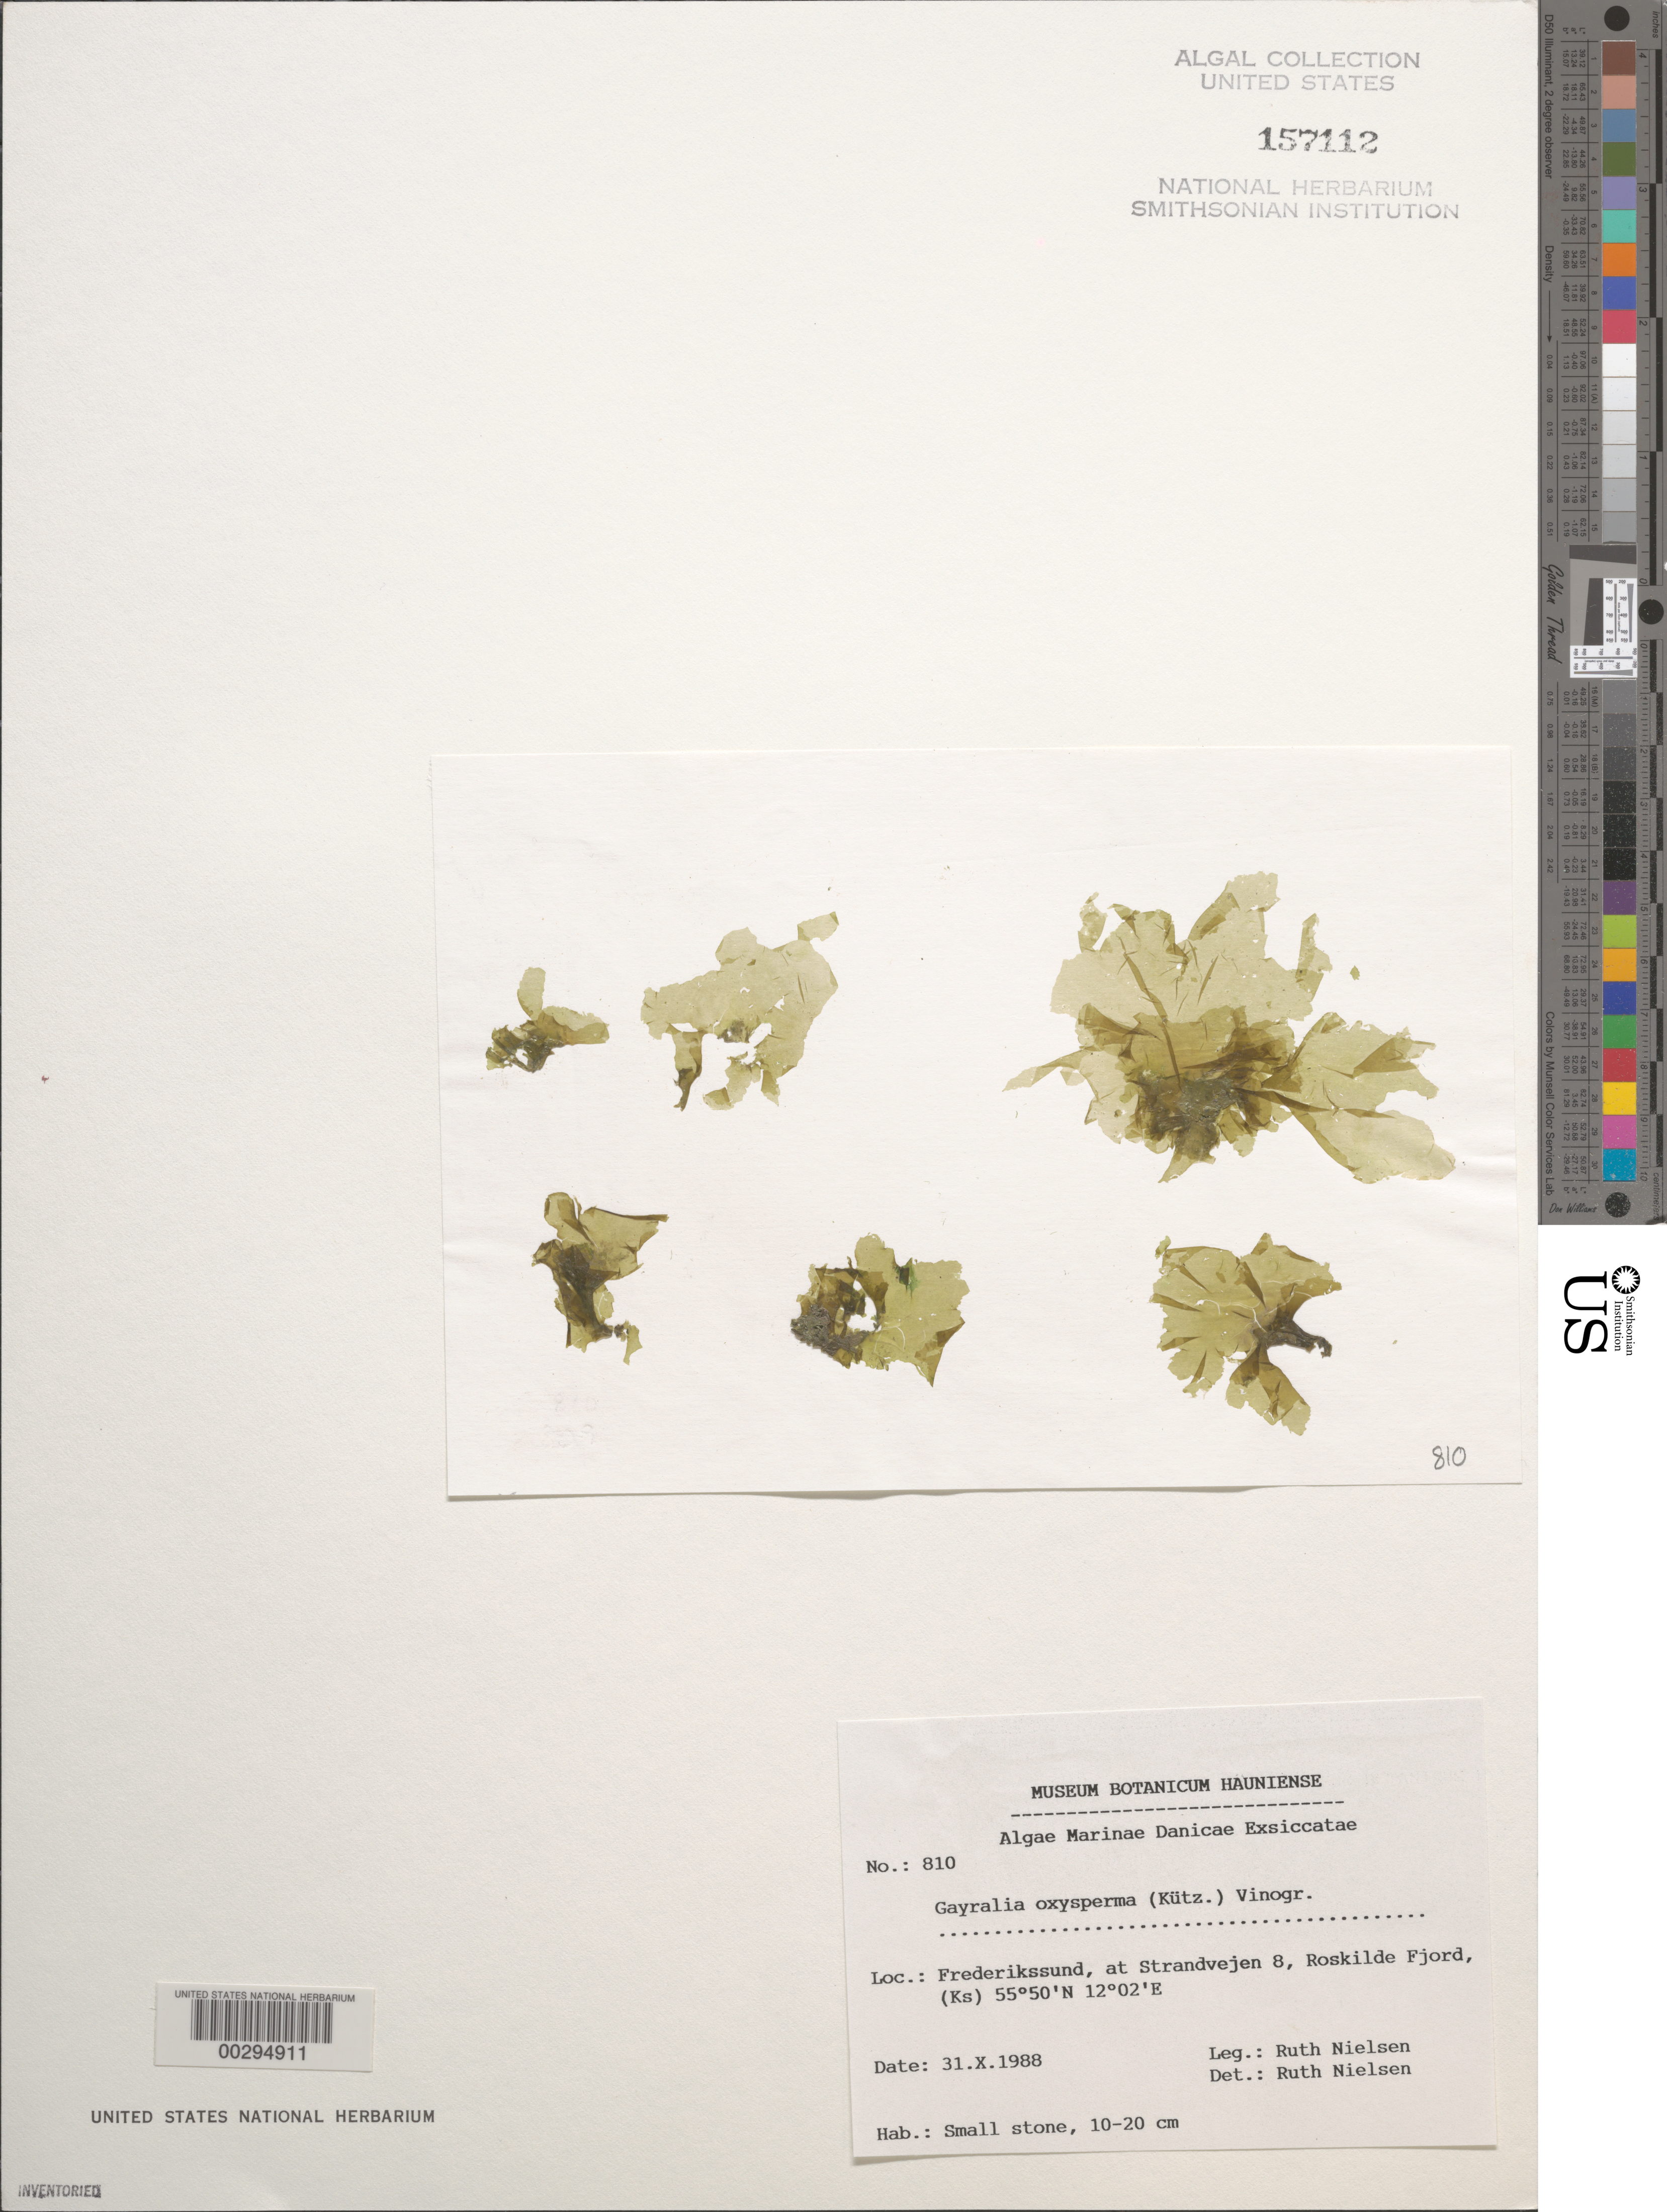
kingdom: Plantae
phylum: Chlorophyta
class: Ulvophyceae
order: Ulvales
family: Gayraliaceae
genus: Gayralia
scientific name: Gayralia oxysperma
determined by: Nielsen, R.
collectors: R. Nielsen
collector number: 810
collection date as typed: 31 Oct 1988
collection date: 1988-10-31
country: Denmark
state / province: Hovedstaden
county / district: Frederikssund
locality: Frederikssund, at Strandvejen 8, Roskilde Fjord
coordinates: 55 50'N, 12 02'E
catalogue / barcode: US 157112